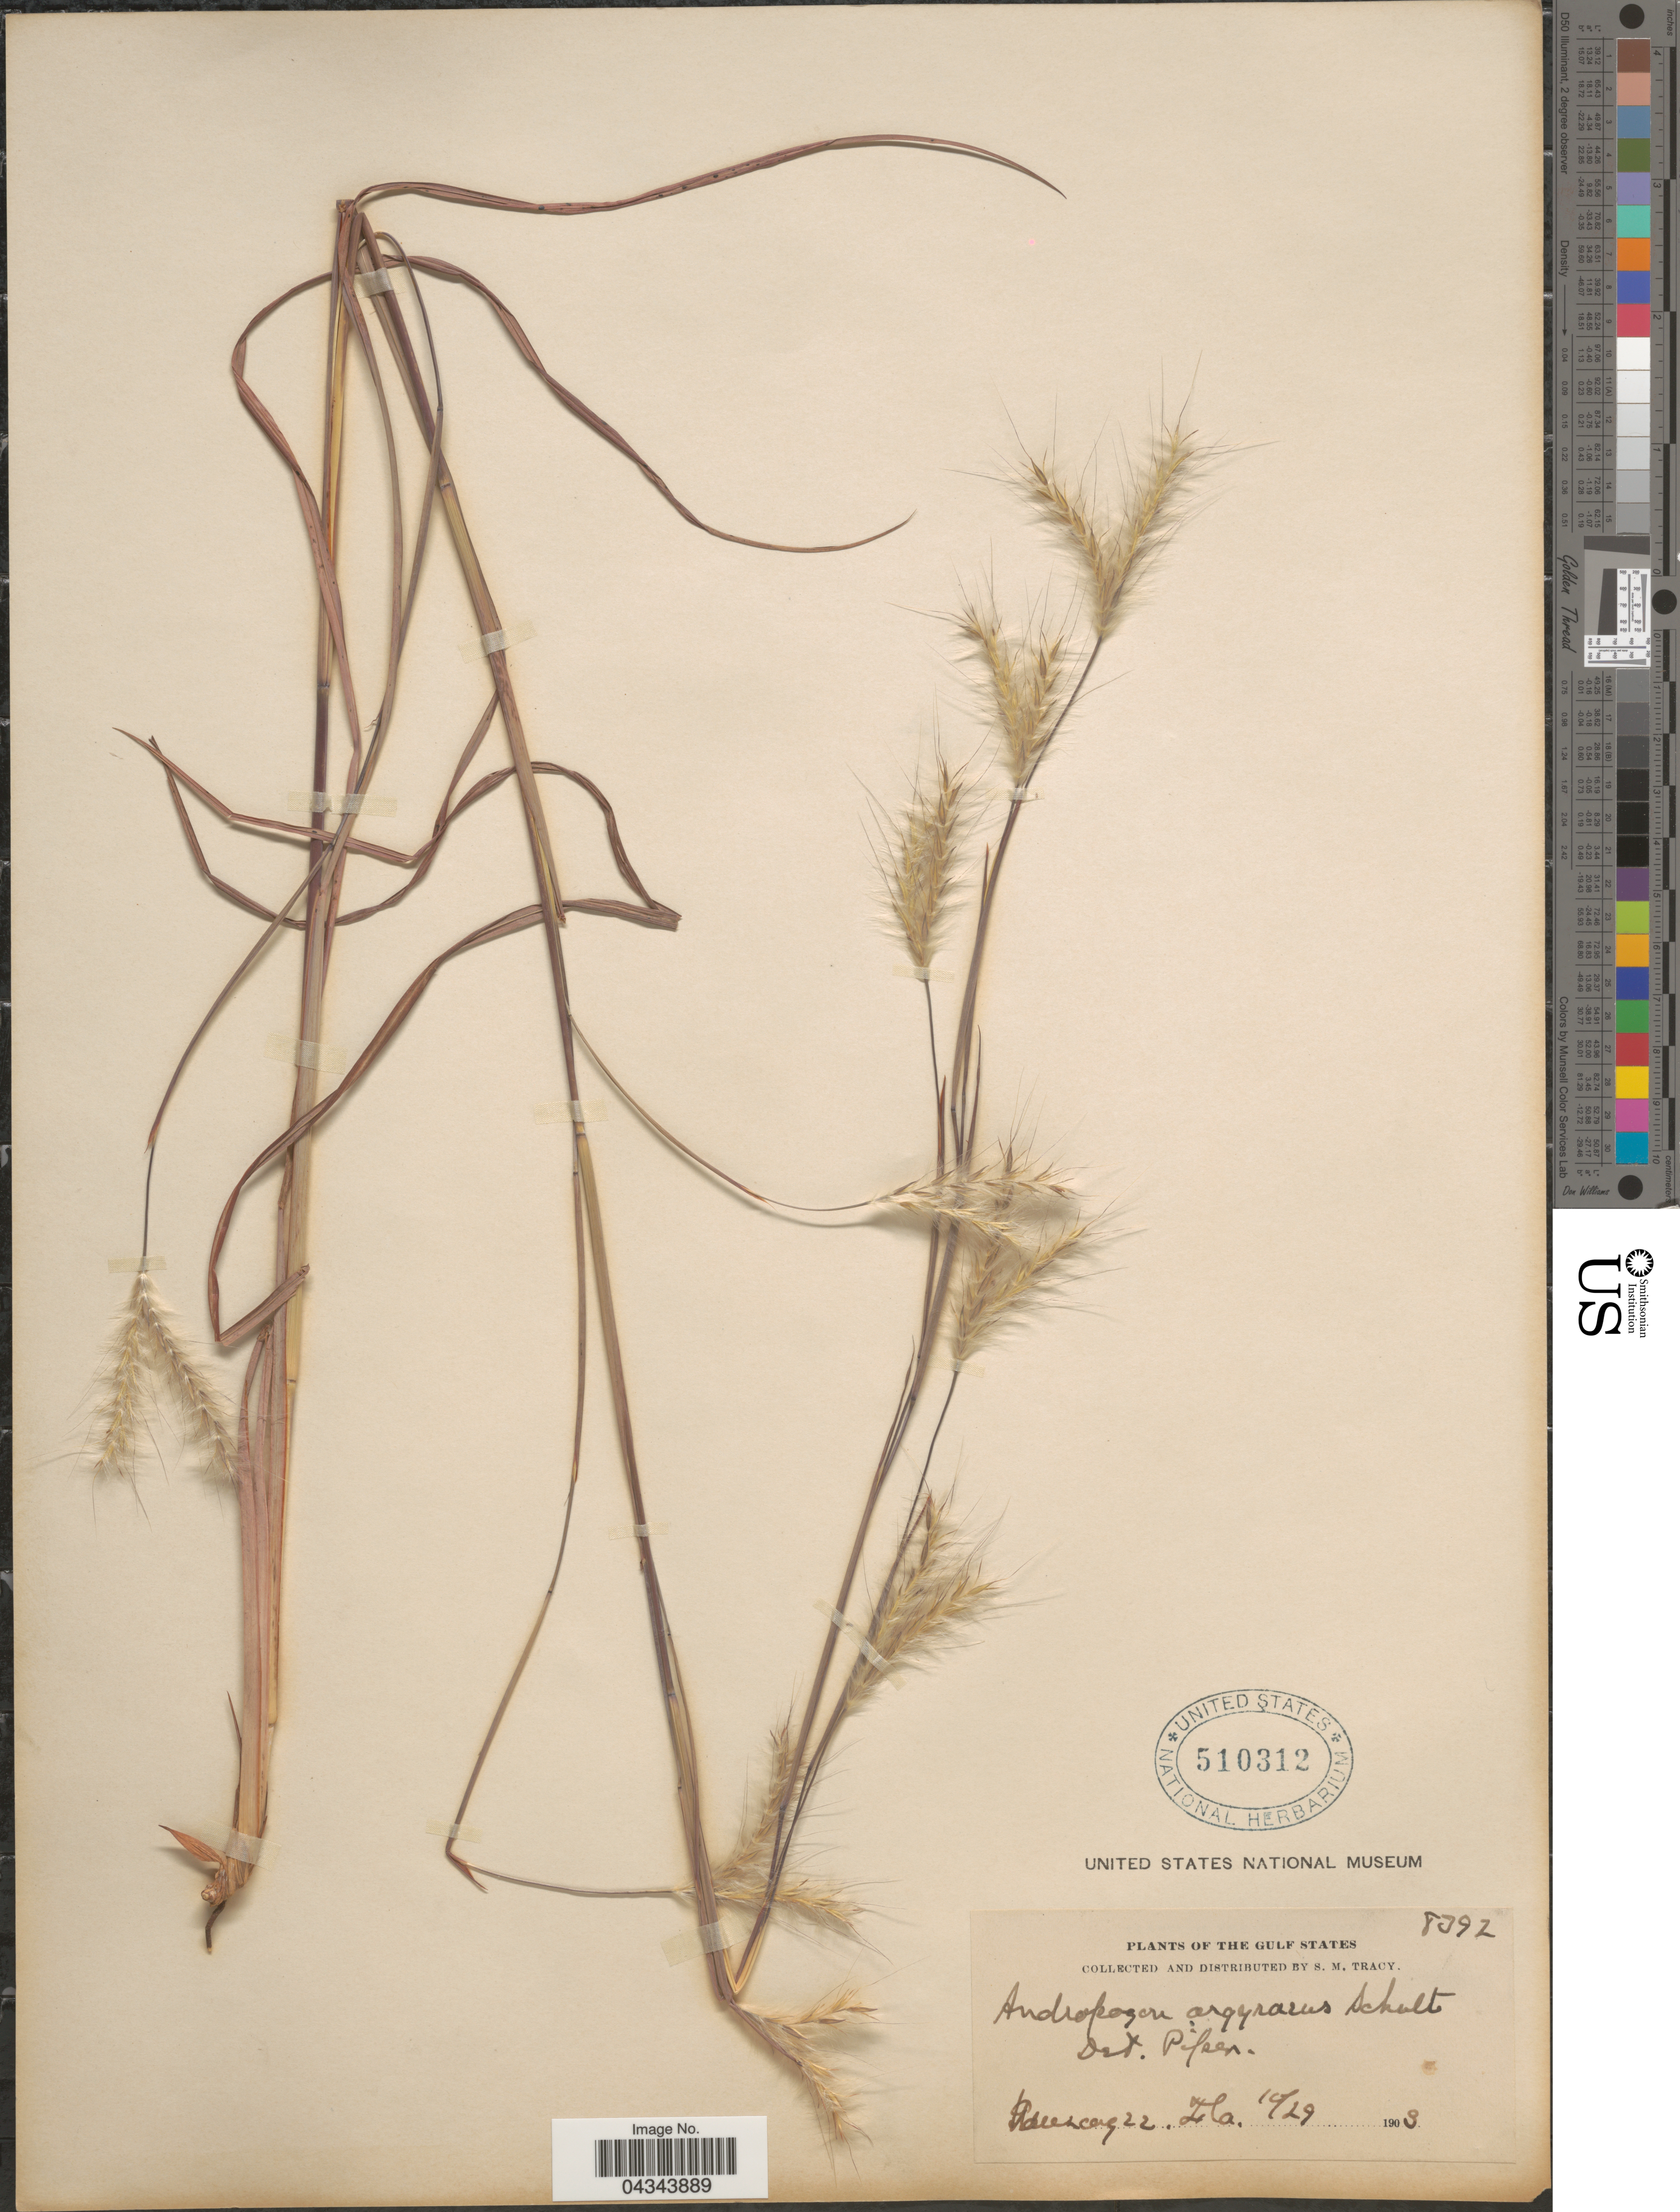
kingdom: Plantae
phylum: Tracheophyta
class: Liliopsida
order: Poales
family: Poaceae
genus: Andropogon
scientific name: Andropogon ternarius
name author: Michx.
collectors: S. M. Tracy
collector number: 8392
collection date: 1903-10-29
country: United States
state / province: Florida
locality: Gulf States.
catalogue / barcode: US 510312